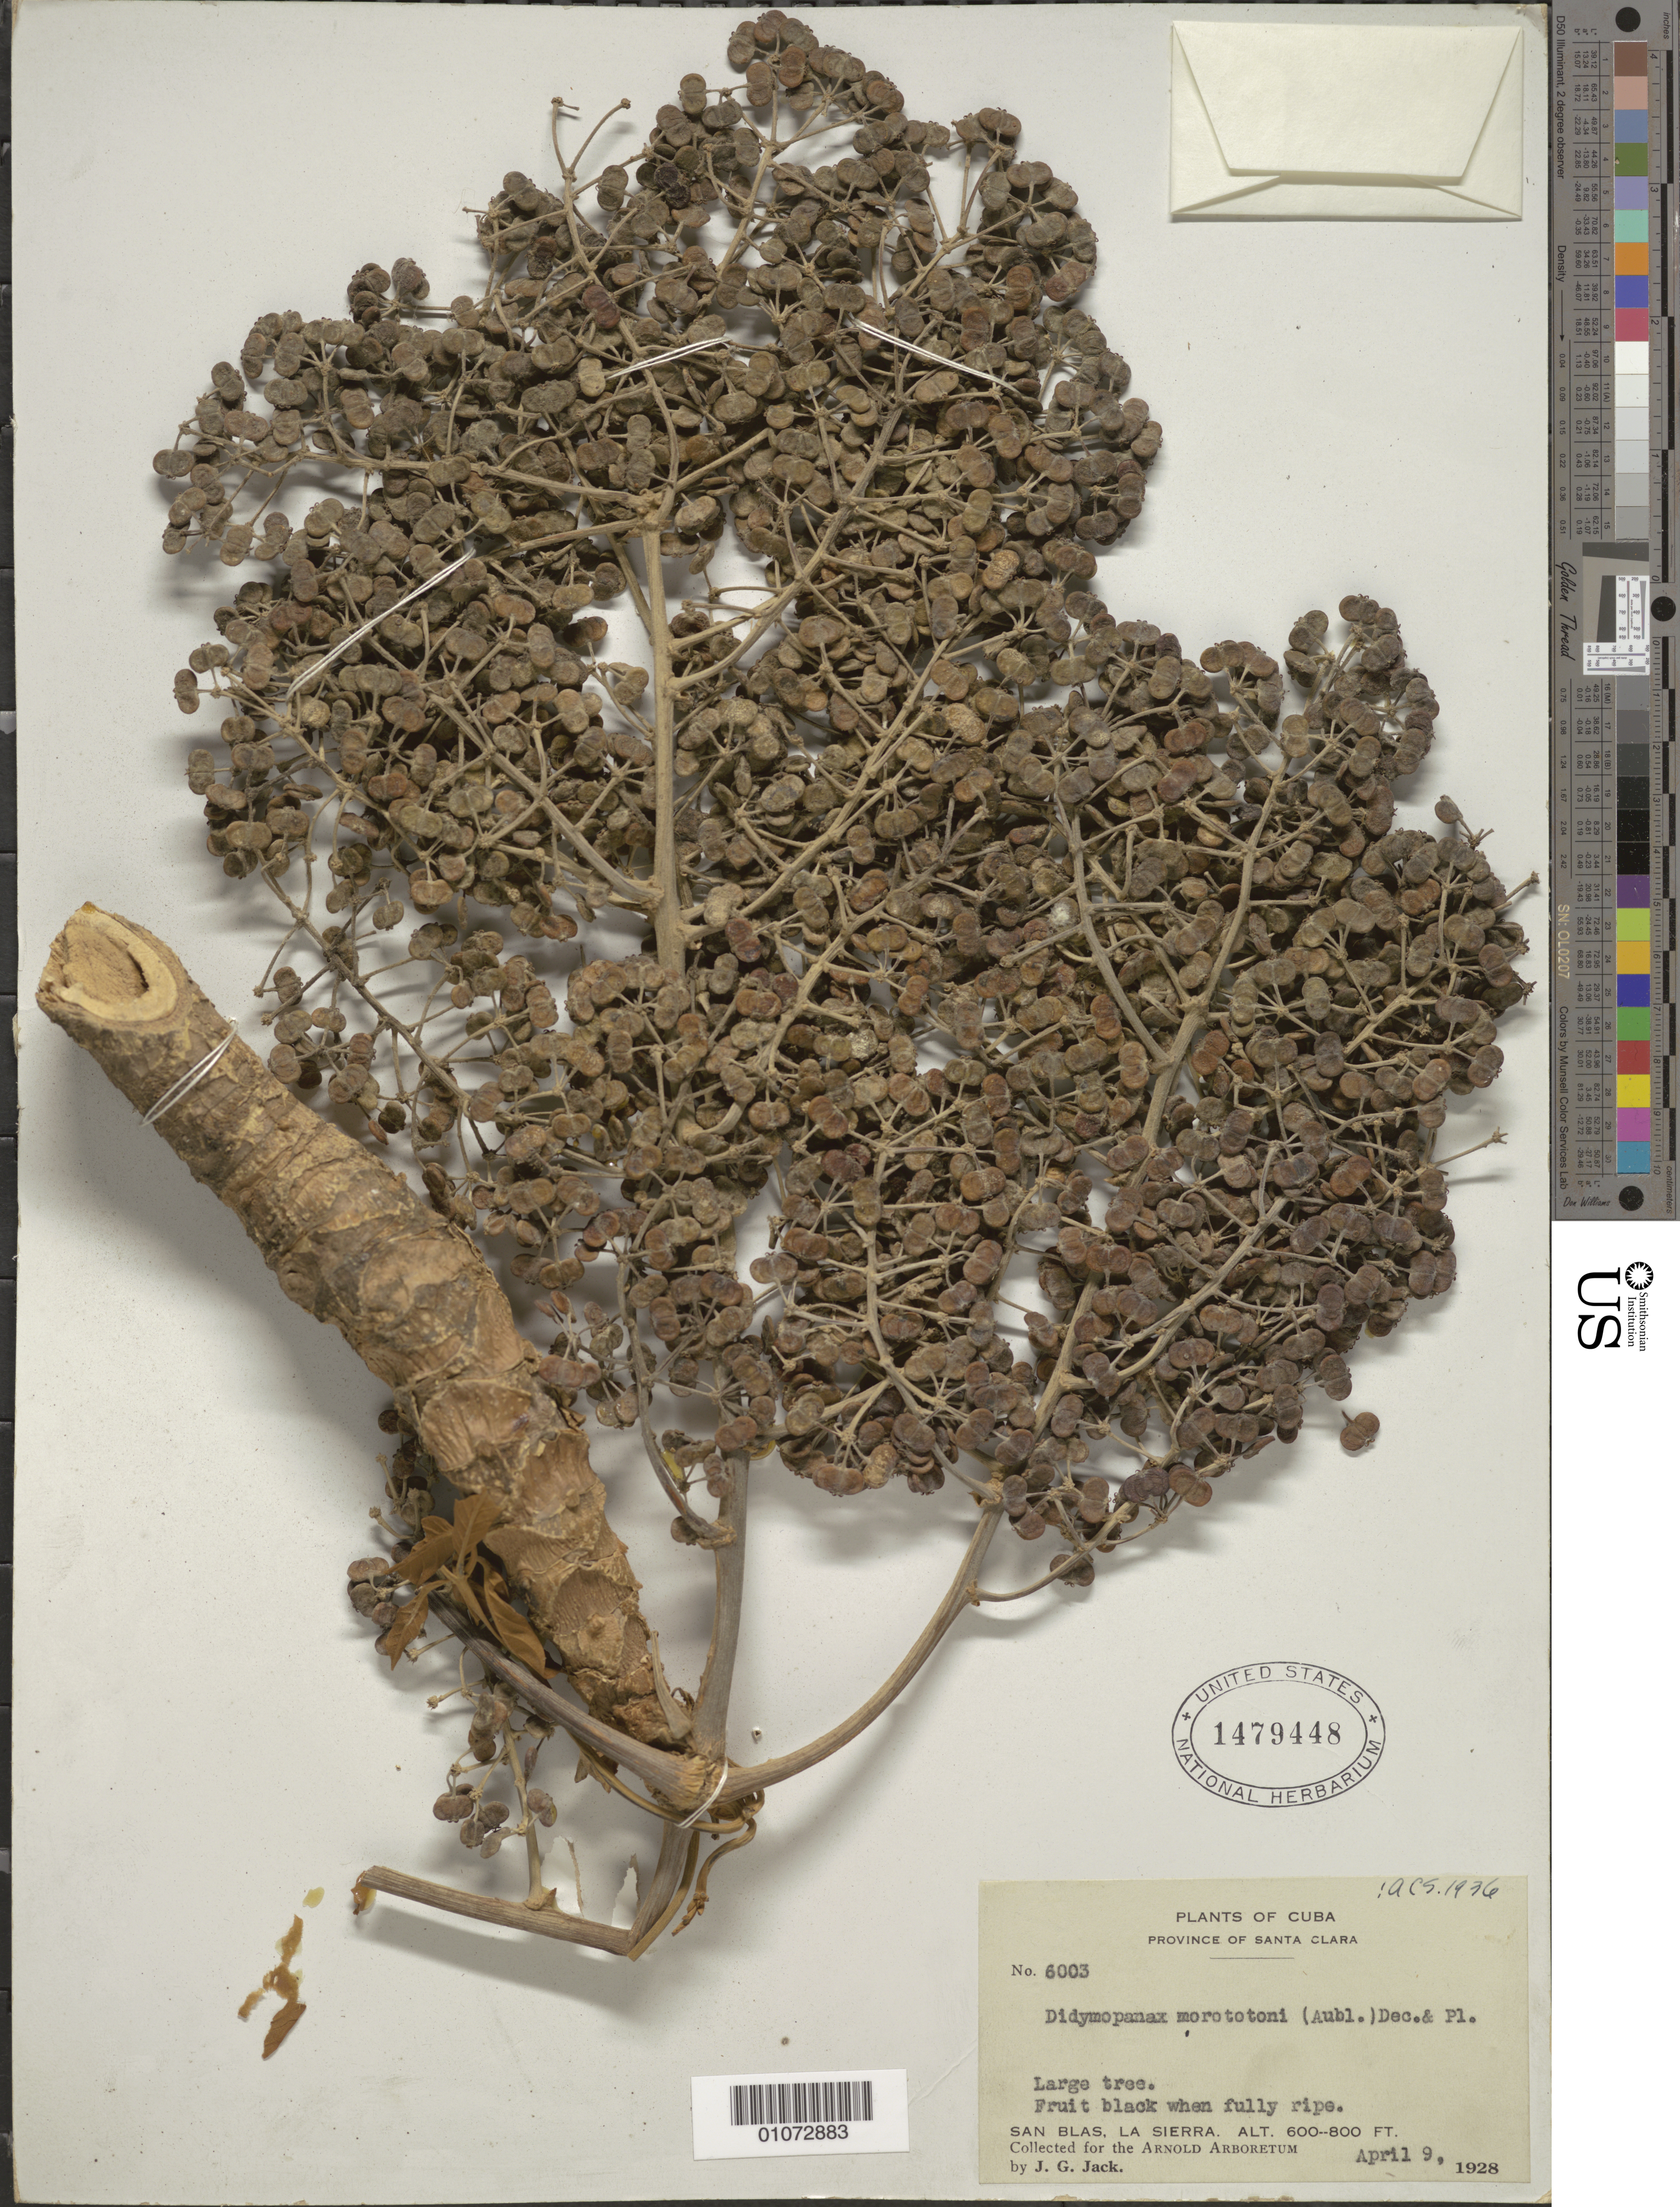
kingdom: Plantae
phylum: Tracheophyta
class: Magnoliopsida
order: Apiales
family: Araliaceae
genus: Didymopanax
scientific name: Didymopanax morototoni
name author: (Aubl.) Decne. & Planch.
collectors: J. G. Jack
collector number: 6003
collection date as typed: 09 Apr 1928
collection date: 1928-04-09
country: Cuba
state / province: Matanzas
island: Cuba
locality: San Blas, La Sierra, Santa Clara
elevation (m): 183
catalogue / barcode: US 1479448